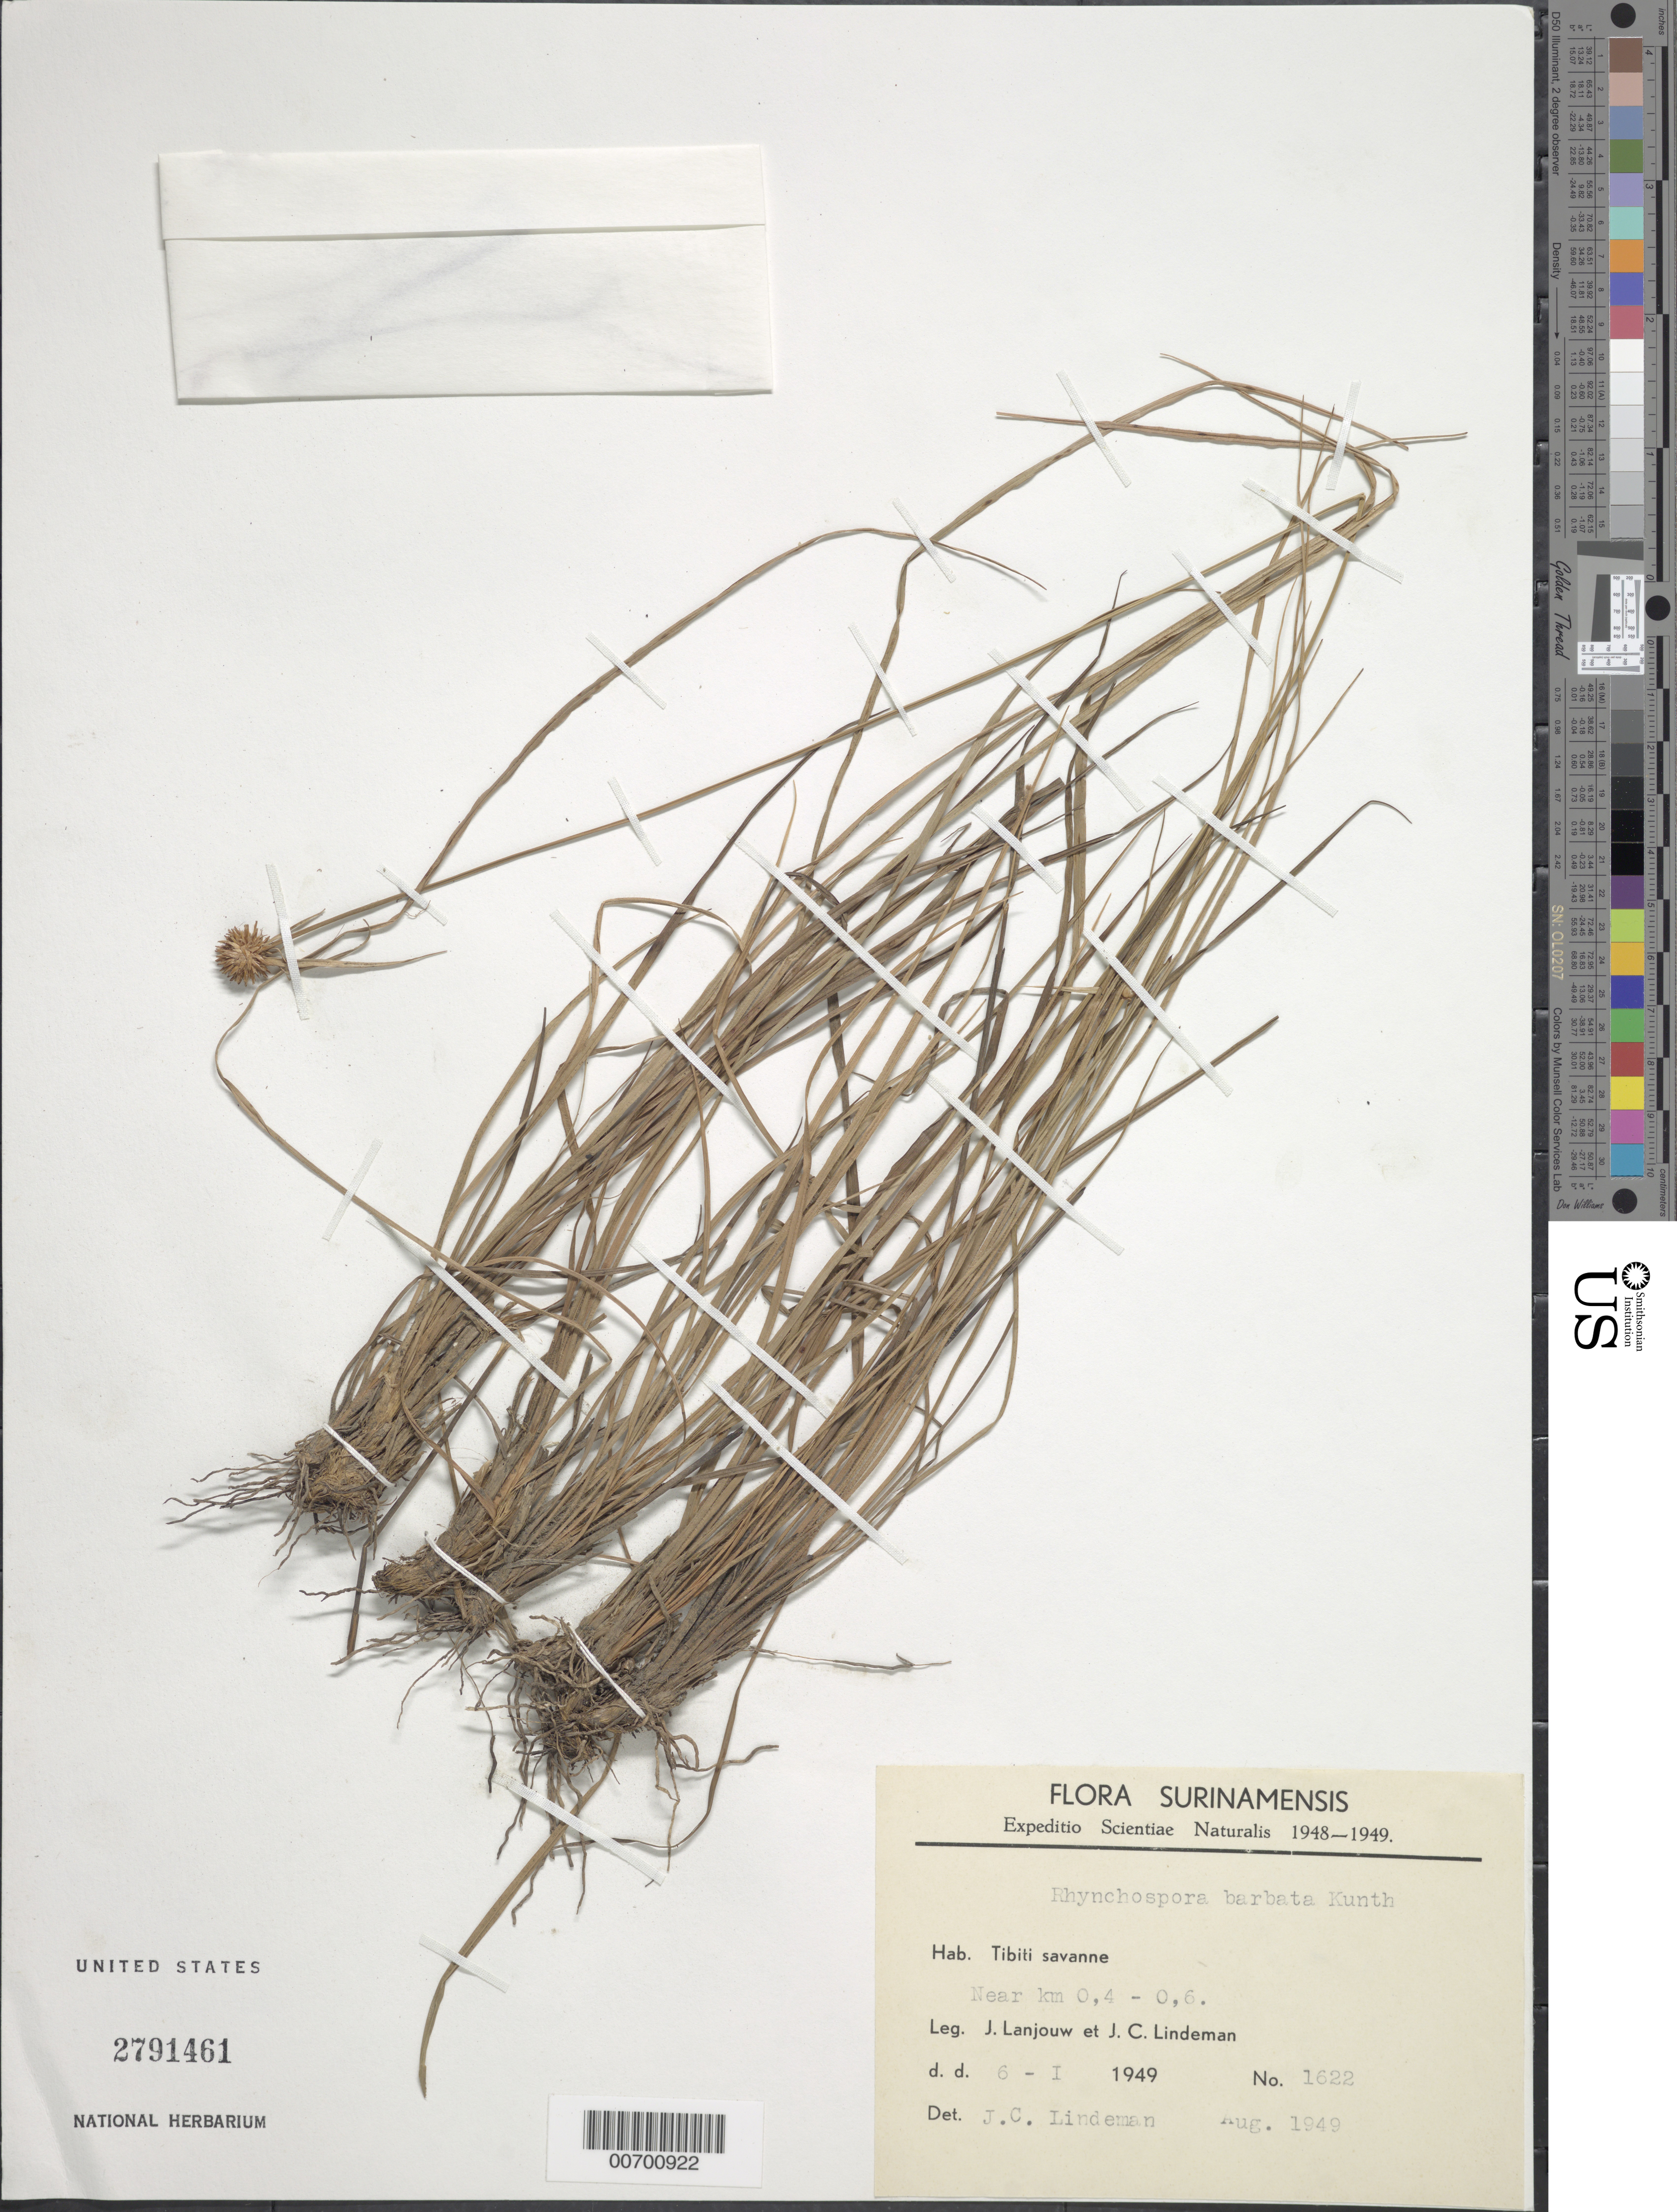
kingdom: Plantae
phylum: Tracheophyta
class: Liliopsida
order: Poales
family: Cyperaceae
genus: Rhynchospora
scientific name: Rhynchospora barbata var. barbata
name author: (Vahl) Kunth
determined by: Alves, K.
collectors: J. Lanjouw & J. C. Lindeman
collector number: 1622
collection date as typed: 5-Jan-49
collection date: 1949-01-05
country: Suriname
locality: Tibiti savanna, near km 0.4-0.6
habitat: Savanna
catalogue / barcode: US 2791461